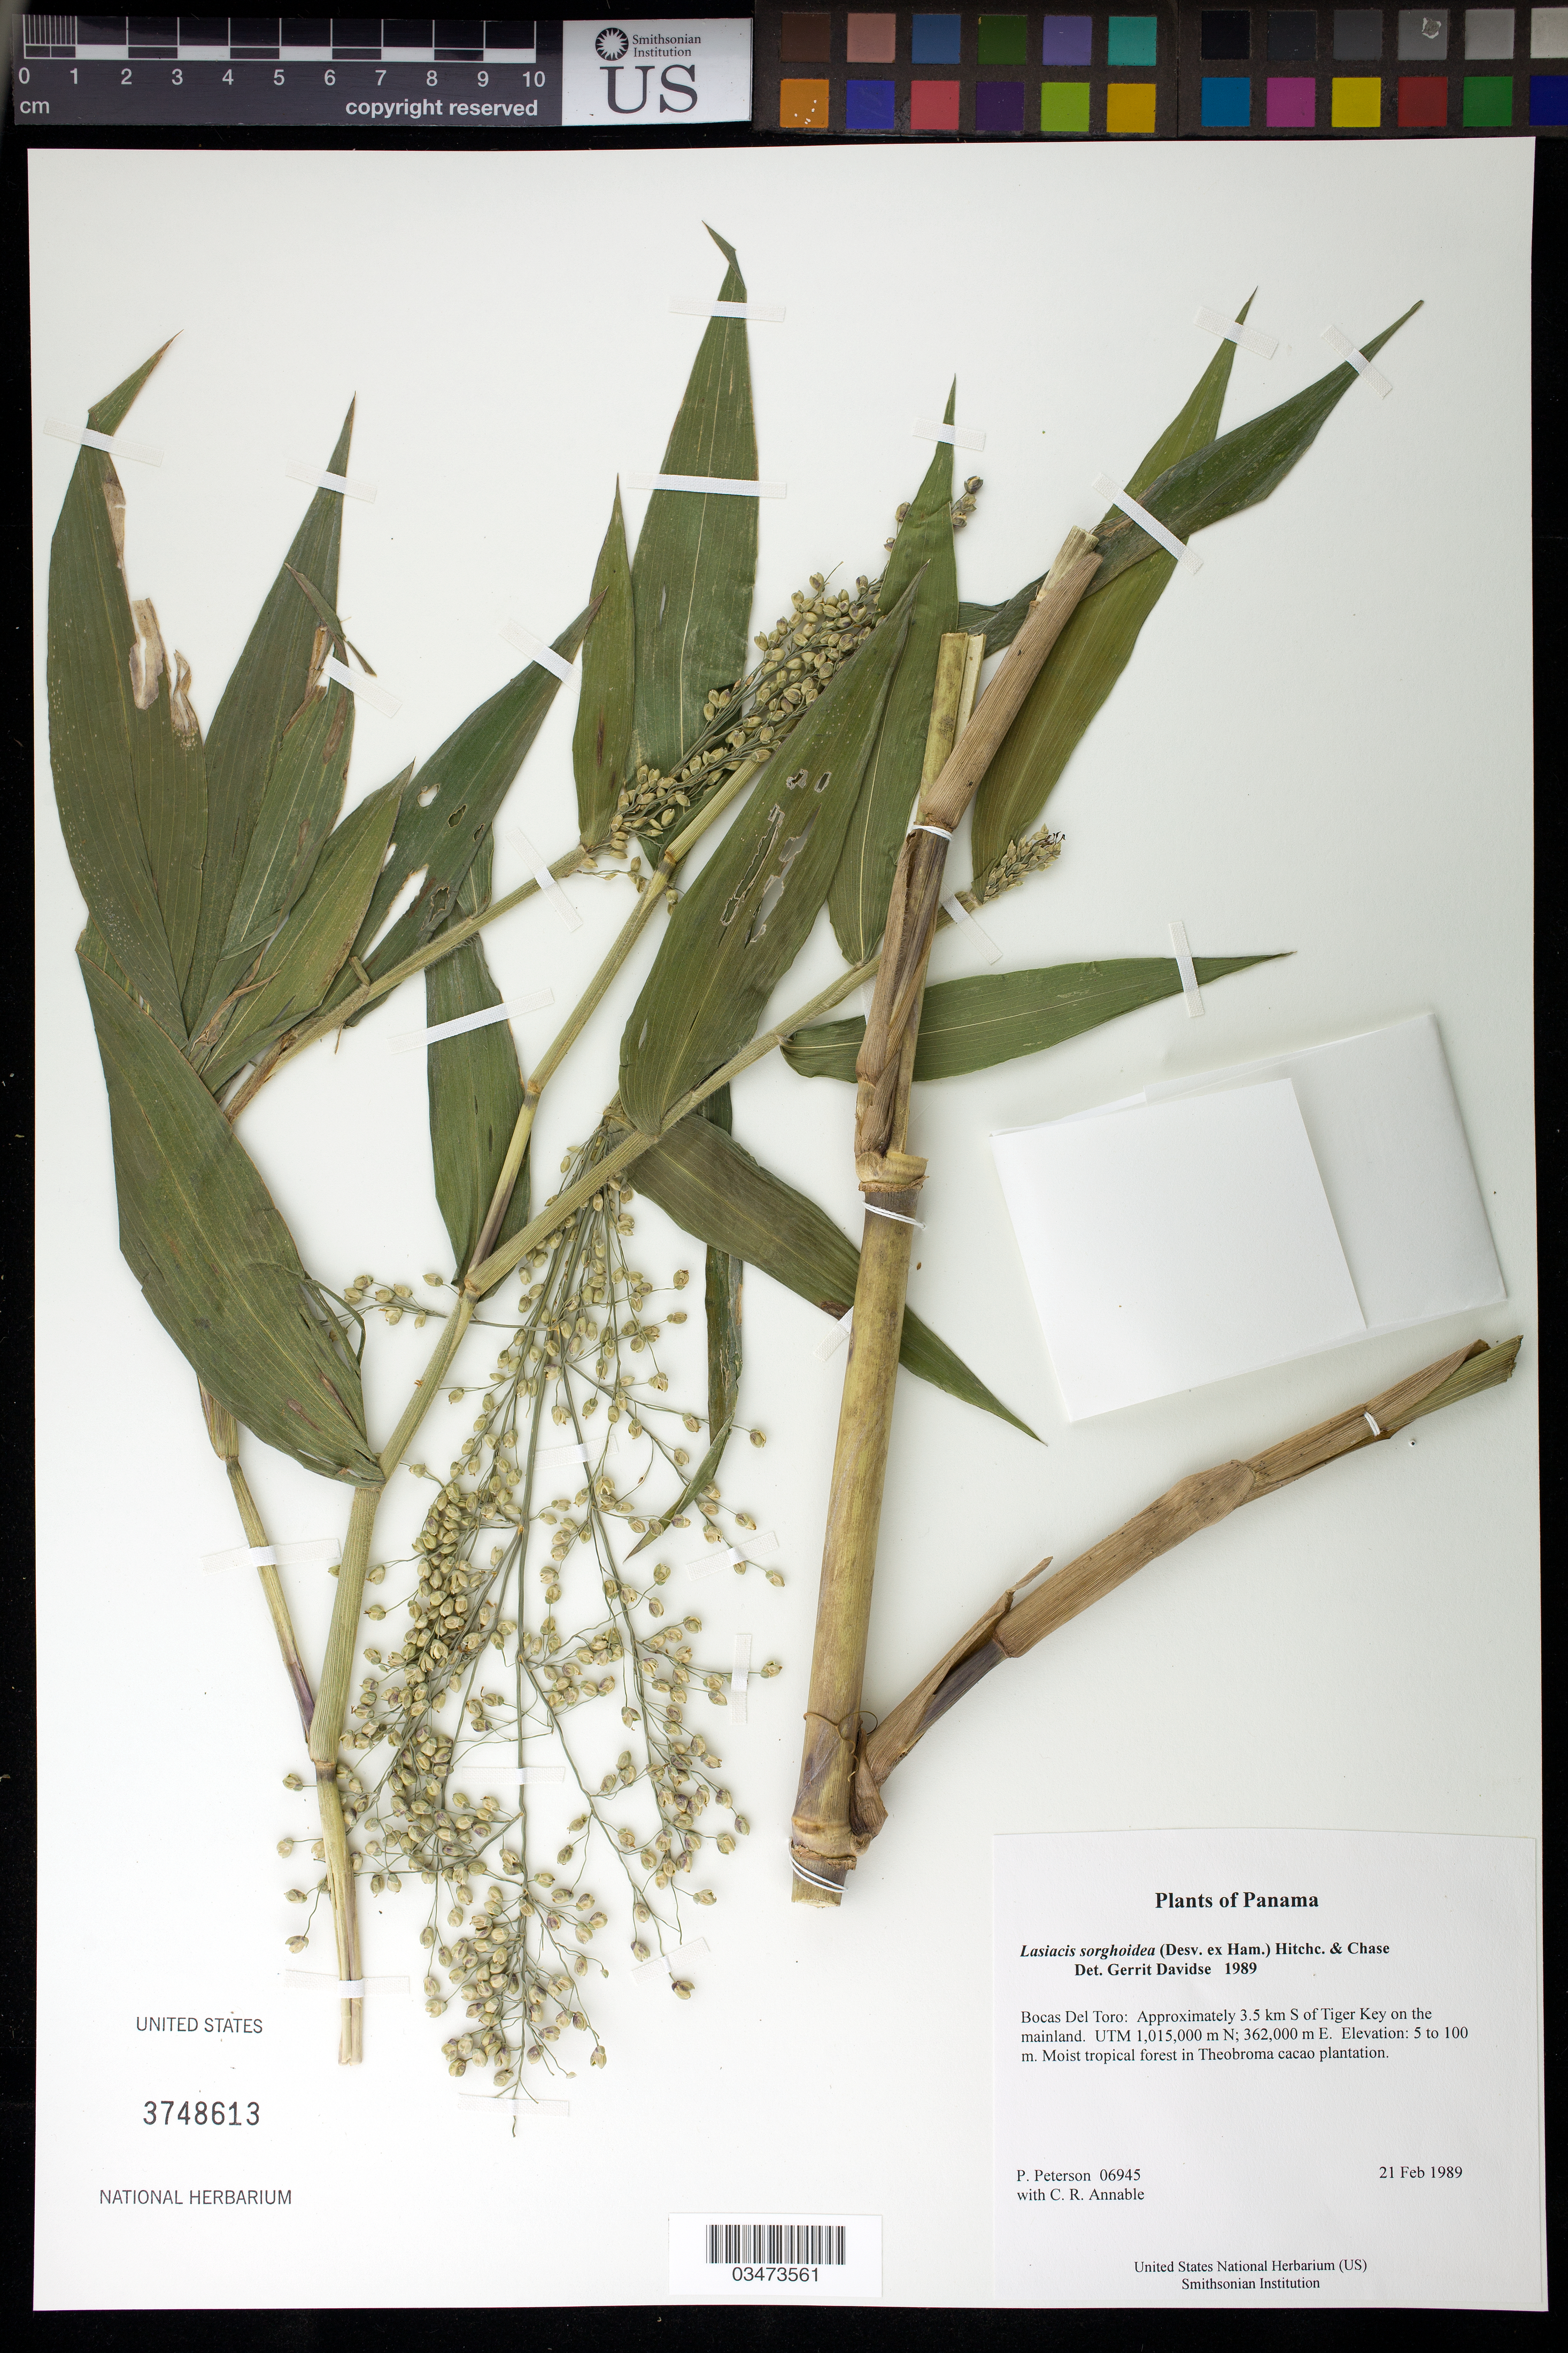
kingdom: Plantae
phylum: Tracheophyta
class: Liliopsida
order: Poales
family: Poaceae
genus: Lasiacis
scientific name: Lasiacis sorghoidea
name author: (Desv. ex Ham.) Hitchc. & Chase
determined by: Davidse, Gerrit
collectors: P. M. Peterson & C. R. Annable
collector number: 06945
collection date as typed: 21 Feb 1989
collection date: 1989-02-21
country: Panama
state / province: Bocas del Toro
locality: Approximately 3.5 km S of Tiger Key on the mainland. UTM 1,015,000 m N; 362,000 m E.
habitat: Moist tropical forest in Theobroma cacao plantation.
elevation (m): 5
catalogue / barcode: US 3748613